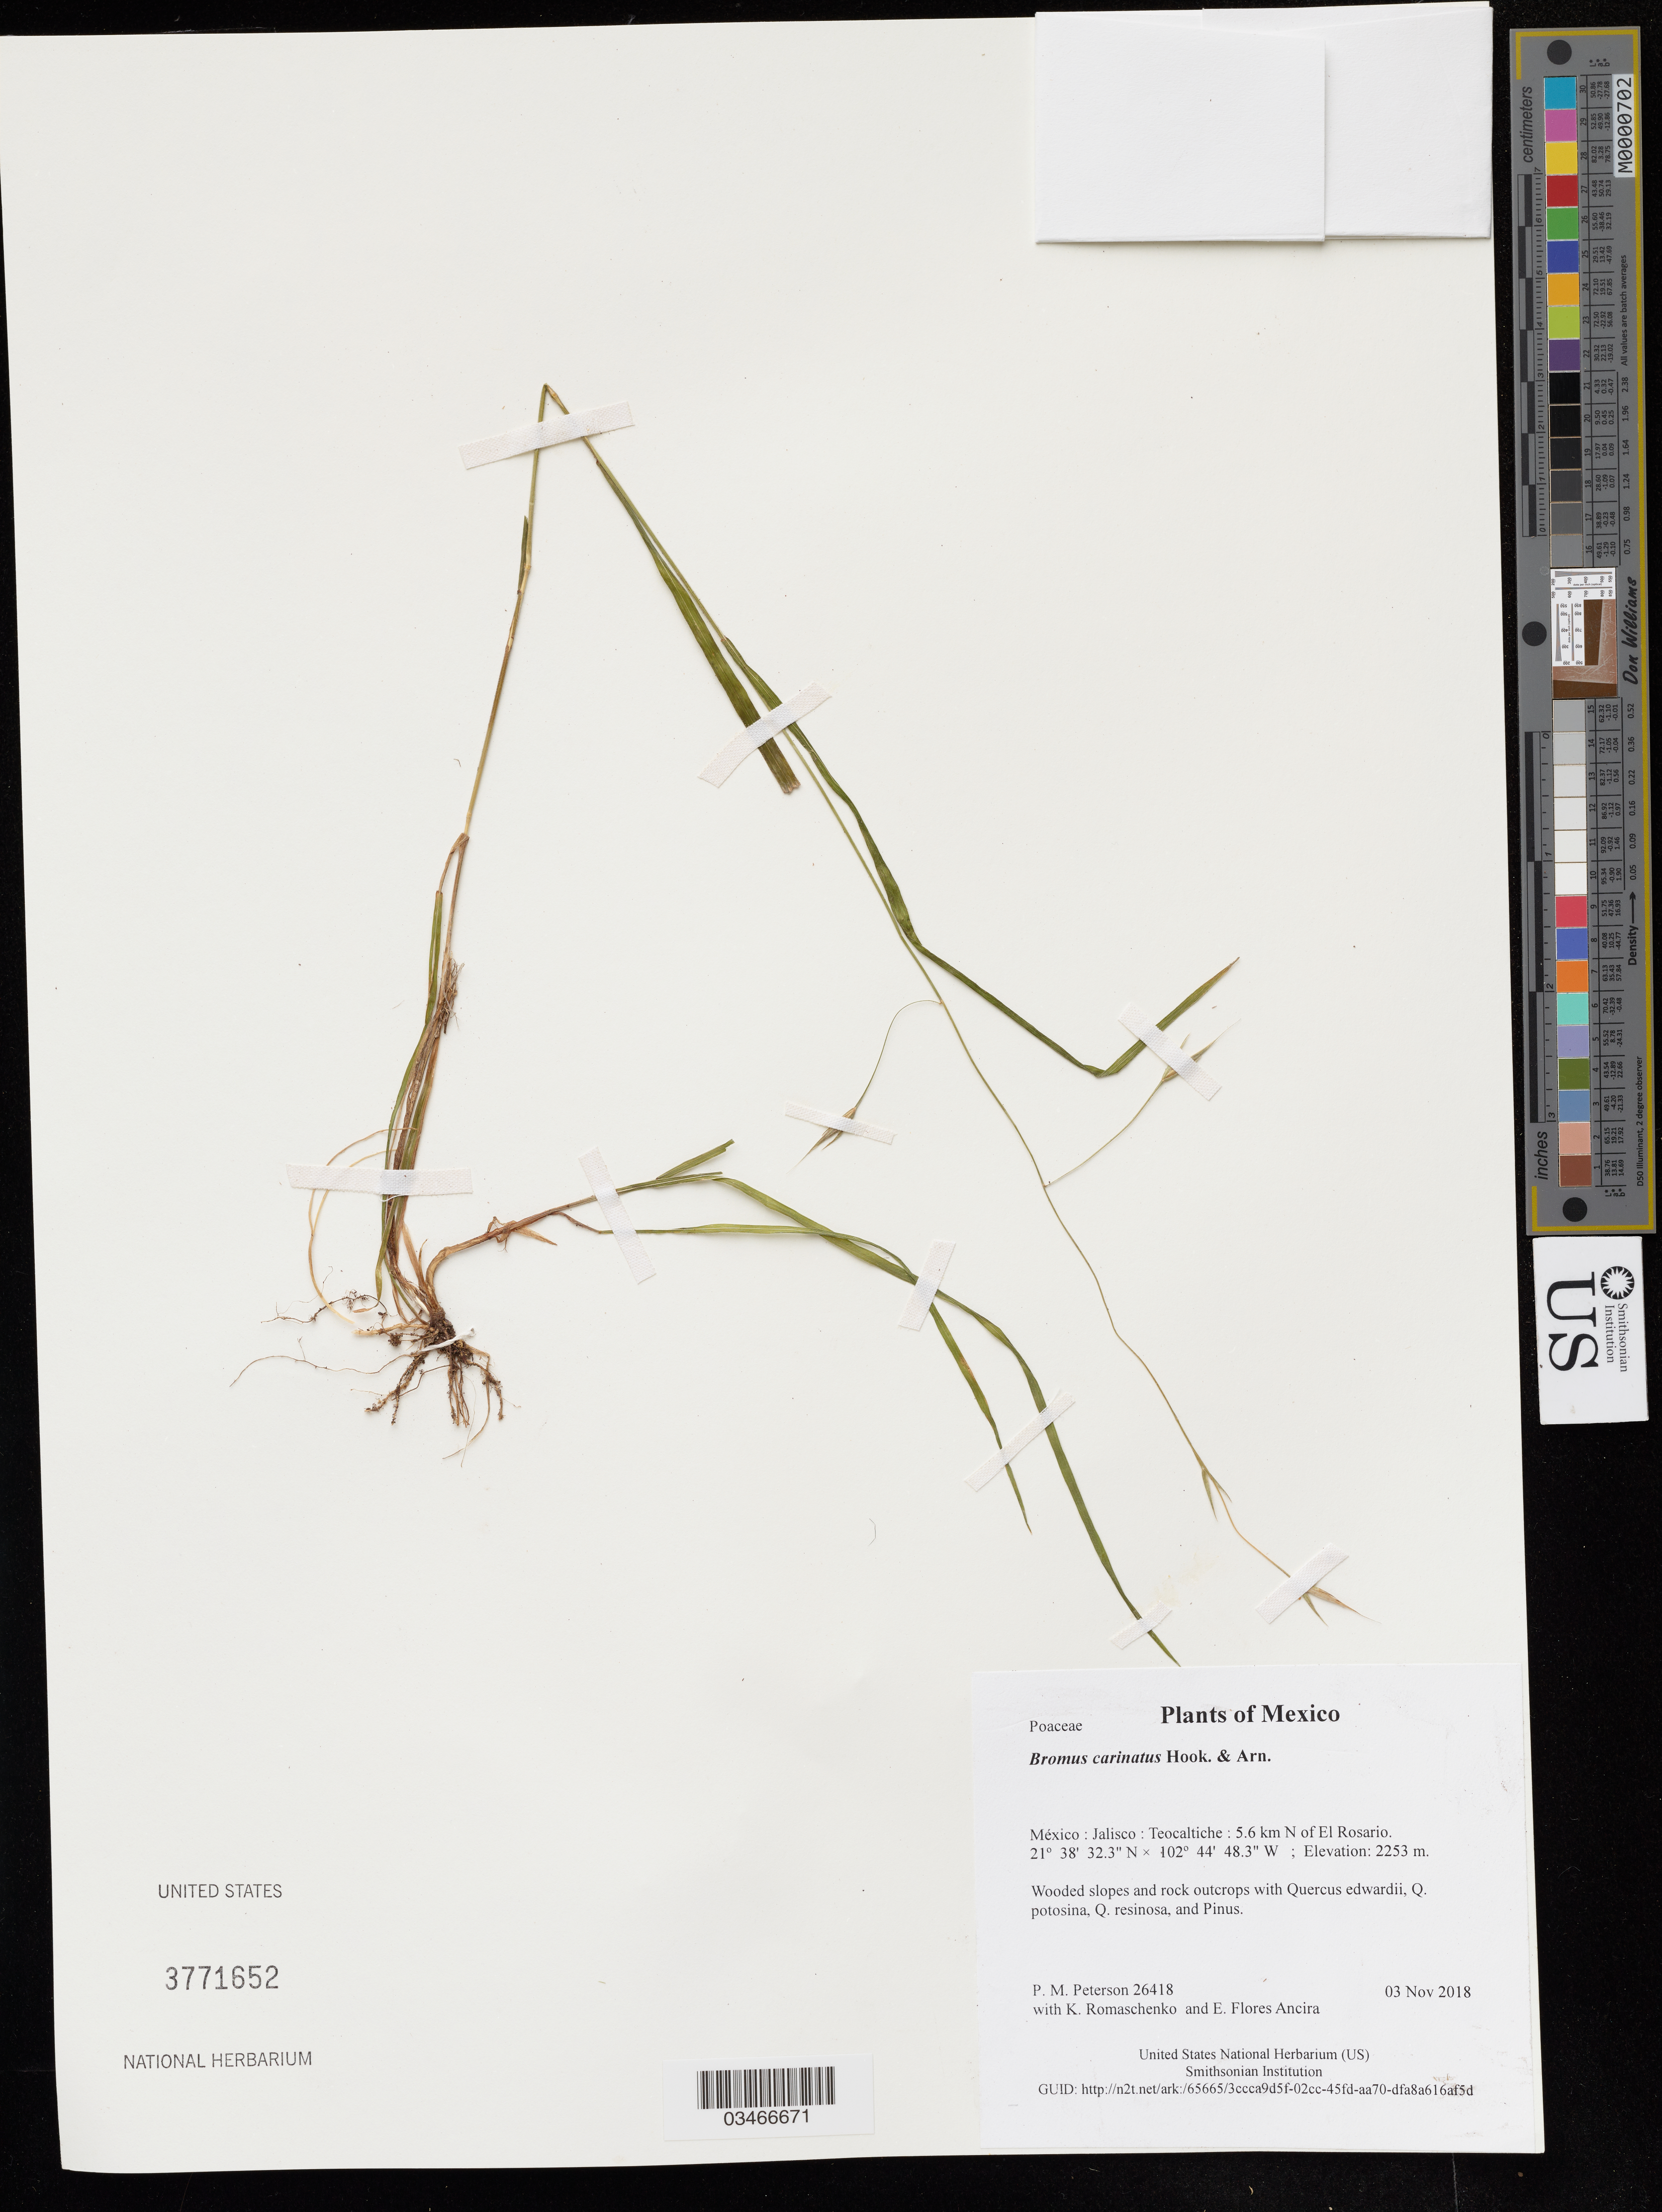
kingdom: Plantae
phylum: Tracheophyta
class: Liliopsida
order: Poales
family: Poaceae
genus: Bromus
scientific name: Bromus carinatus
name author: Hook. & Arn.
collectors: P. M. Peterson, K. Romaschenko & E. Flores Ancira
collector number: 26418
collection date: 2018-11-03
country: México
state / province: Jalisco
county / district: Teocaltiche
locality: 5.6 km N of El Rosario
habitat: Wooded slopes and rock outcrops with Quercus edwardii, Q. potosina, Q. resinosa, and Pinus.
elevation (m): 2253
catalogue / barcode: US 3771652